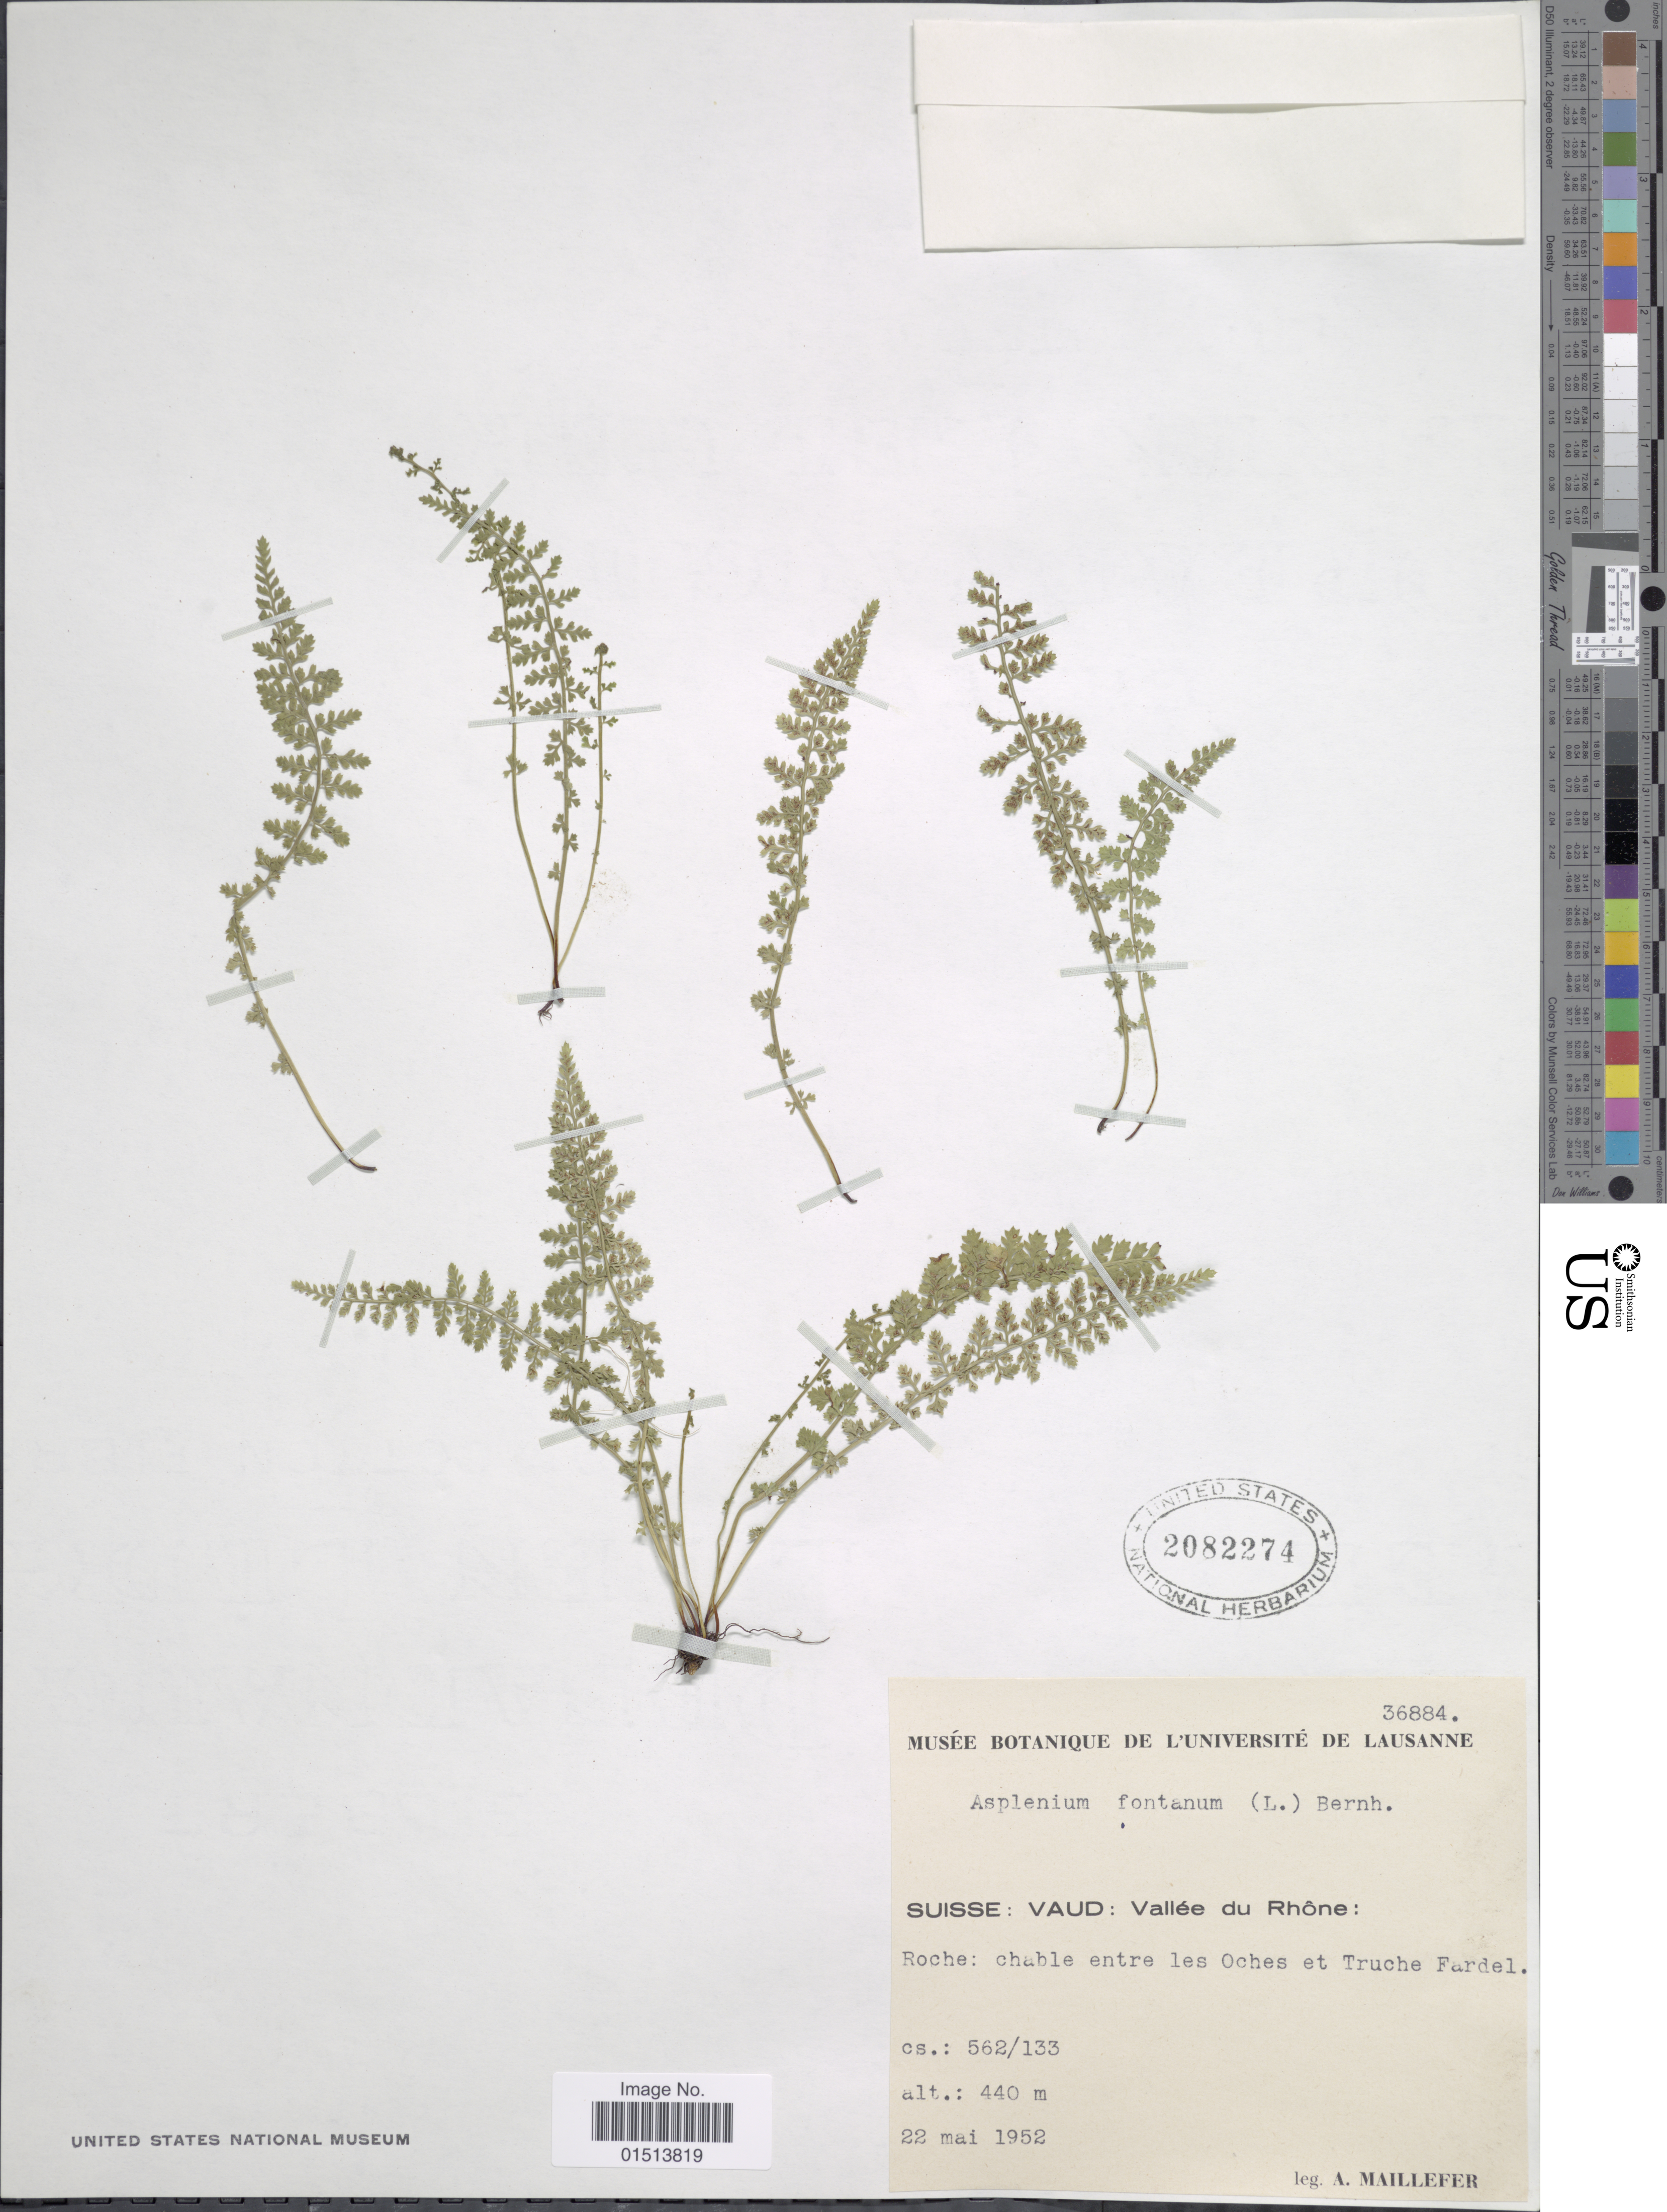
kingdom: Plantae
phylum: Tracheophyta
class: Polypodiopsida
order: Polypodiales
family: Aspleniaceae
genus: Asplenium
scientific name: Asplenium fontanum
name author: (L.) Bernh.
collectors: A. Maillefer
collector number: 36884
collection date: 1952-05-22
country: Switzerland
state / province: Vaud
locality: Vallee du Rhône: roche: chable entre les Oches et Truche Fardel.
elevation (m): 440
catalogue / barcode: US 2082274